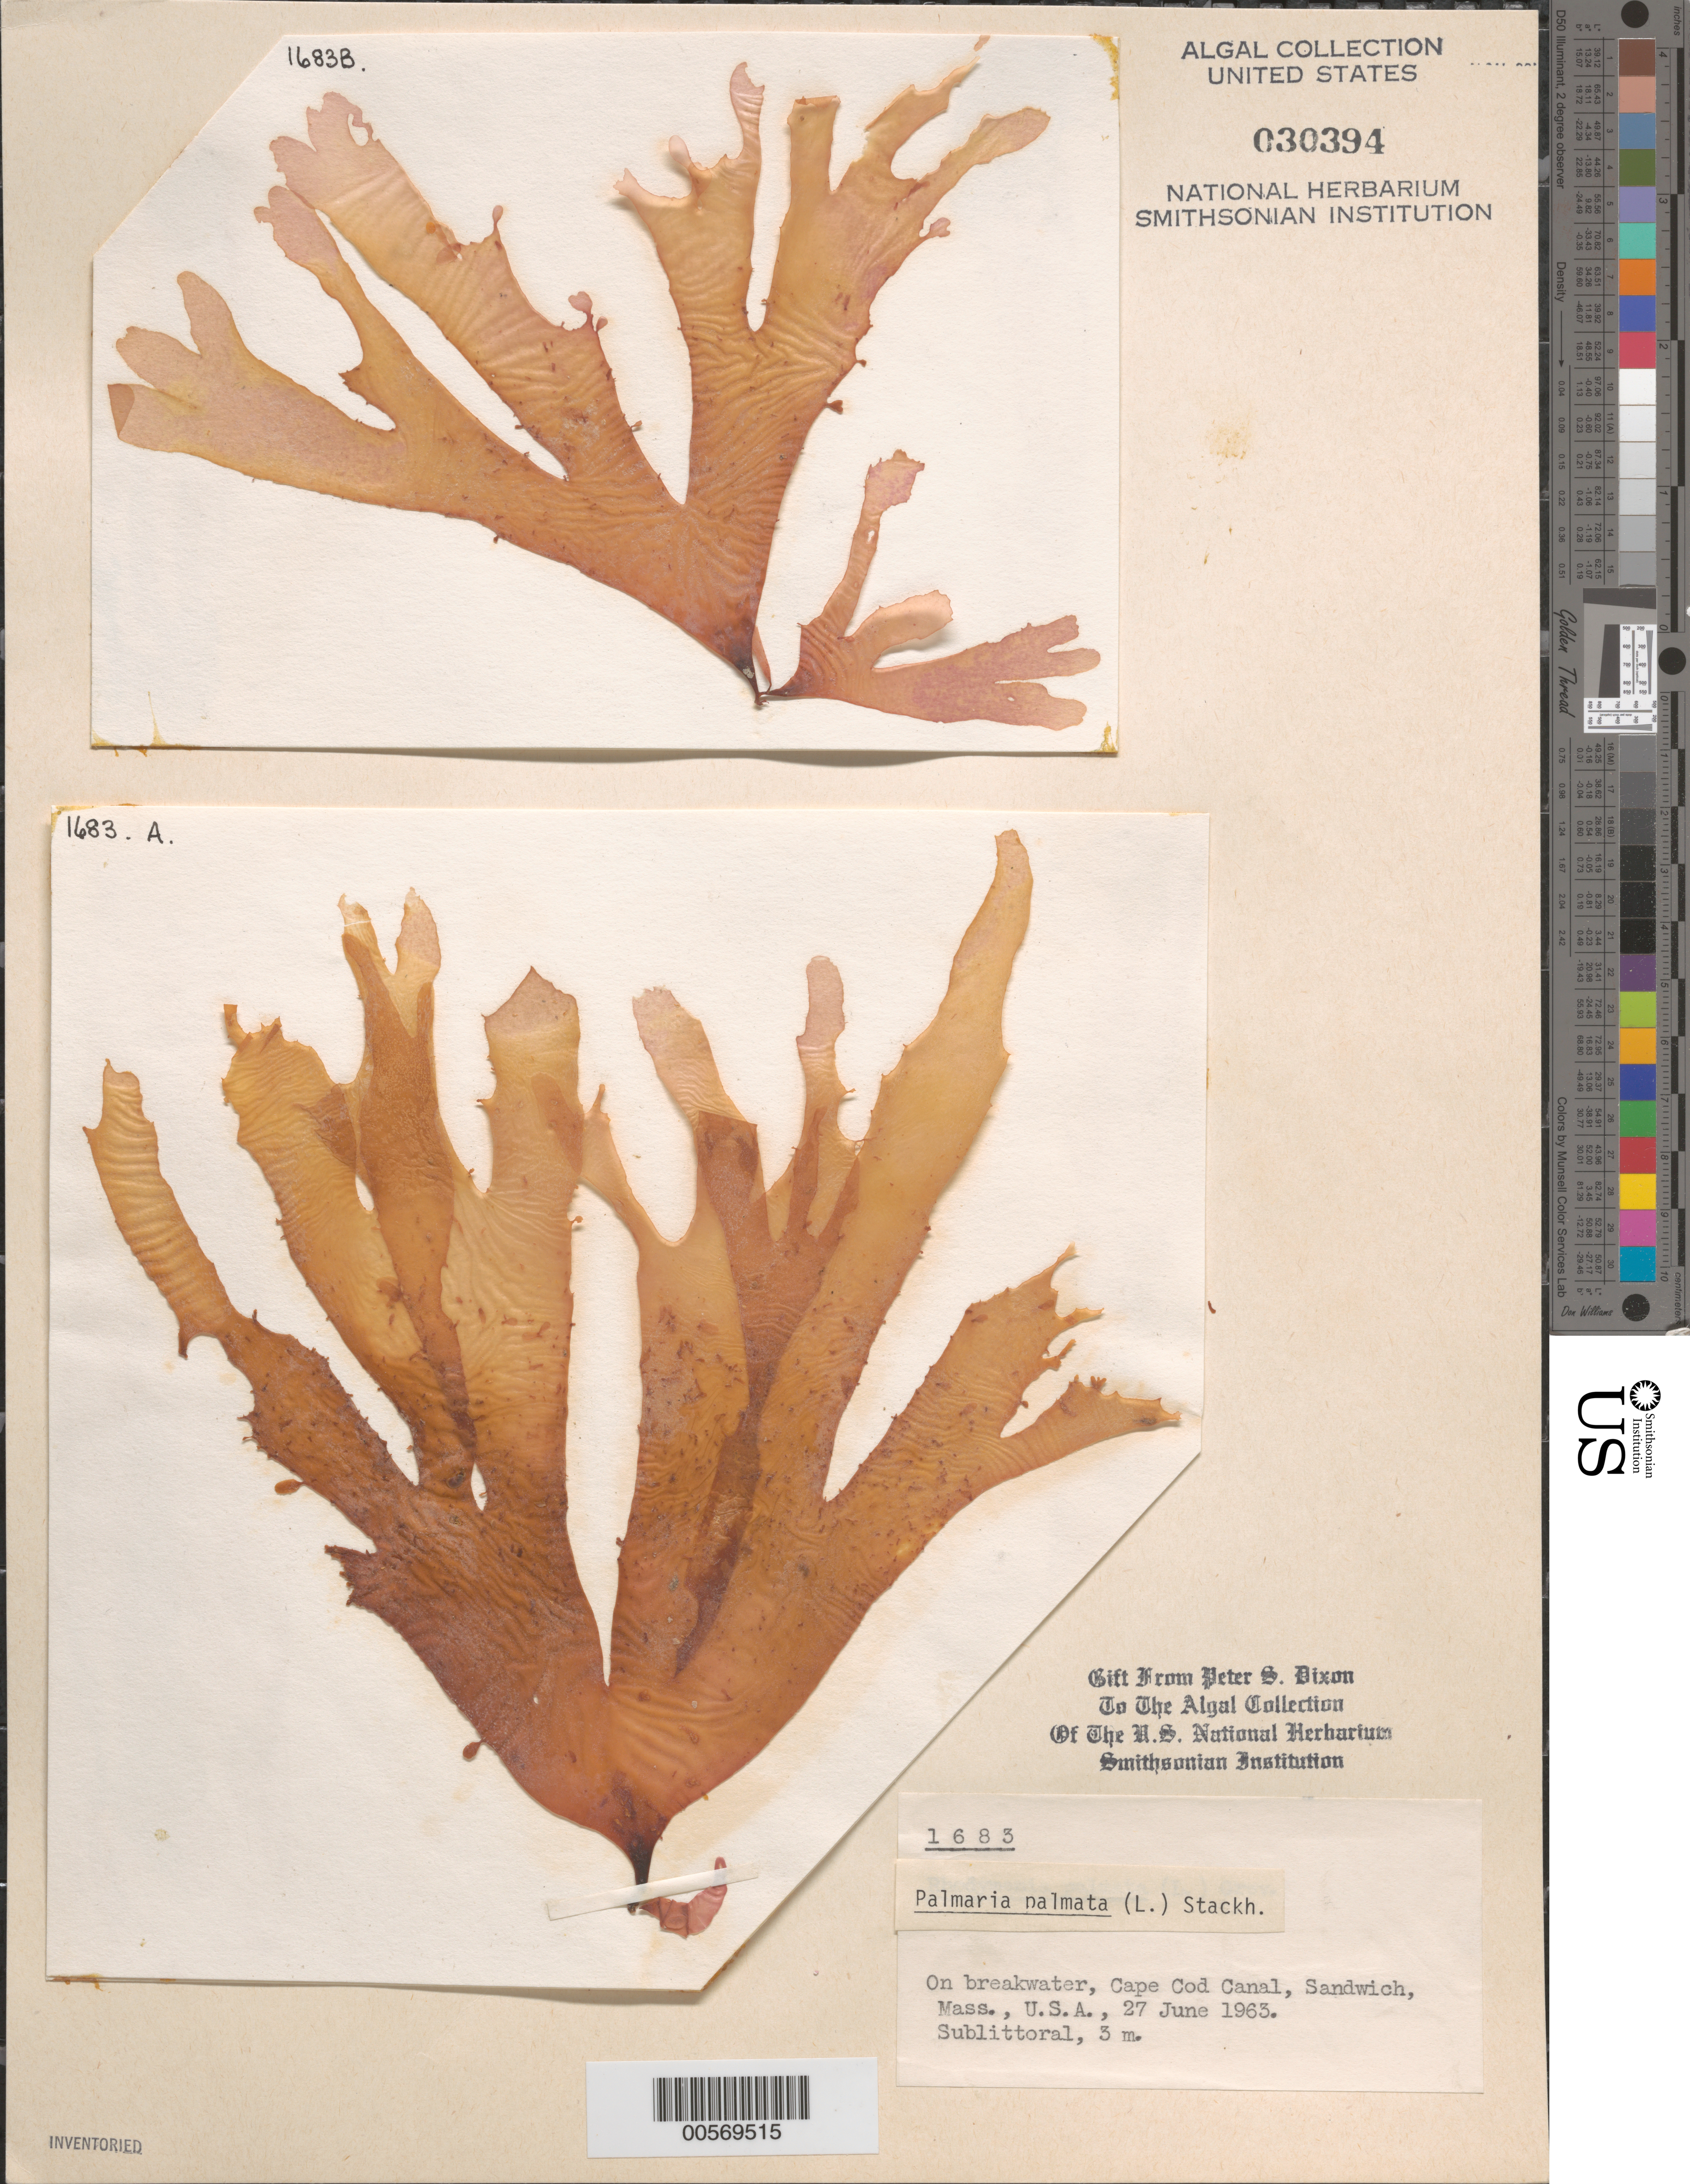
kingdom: Plantae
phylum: Rhodophyta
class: Florideophyceae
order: Palmariales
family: Palmariaceae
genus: Palmaria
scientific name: Palmaria palmata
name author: (L.) F. Weber & D. Mohr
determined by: Dixon, P. S.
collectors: P. S. Dixon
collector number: PSD 1683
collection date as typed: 27 Jun 1963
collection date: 1963-06-27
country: United States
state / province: Massachusetts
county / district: Barnstable County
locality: Cape Cod Canal, Sandwich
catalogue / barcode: US 30394